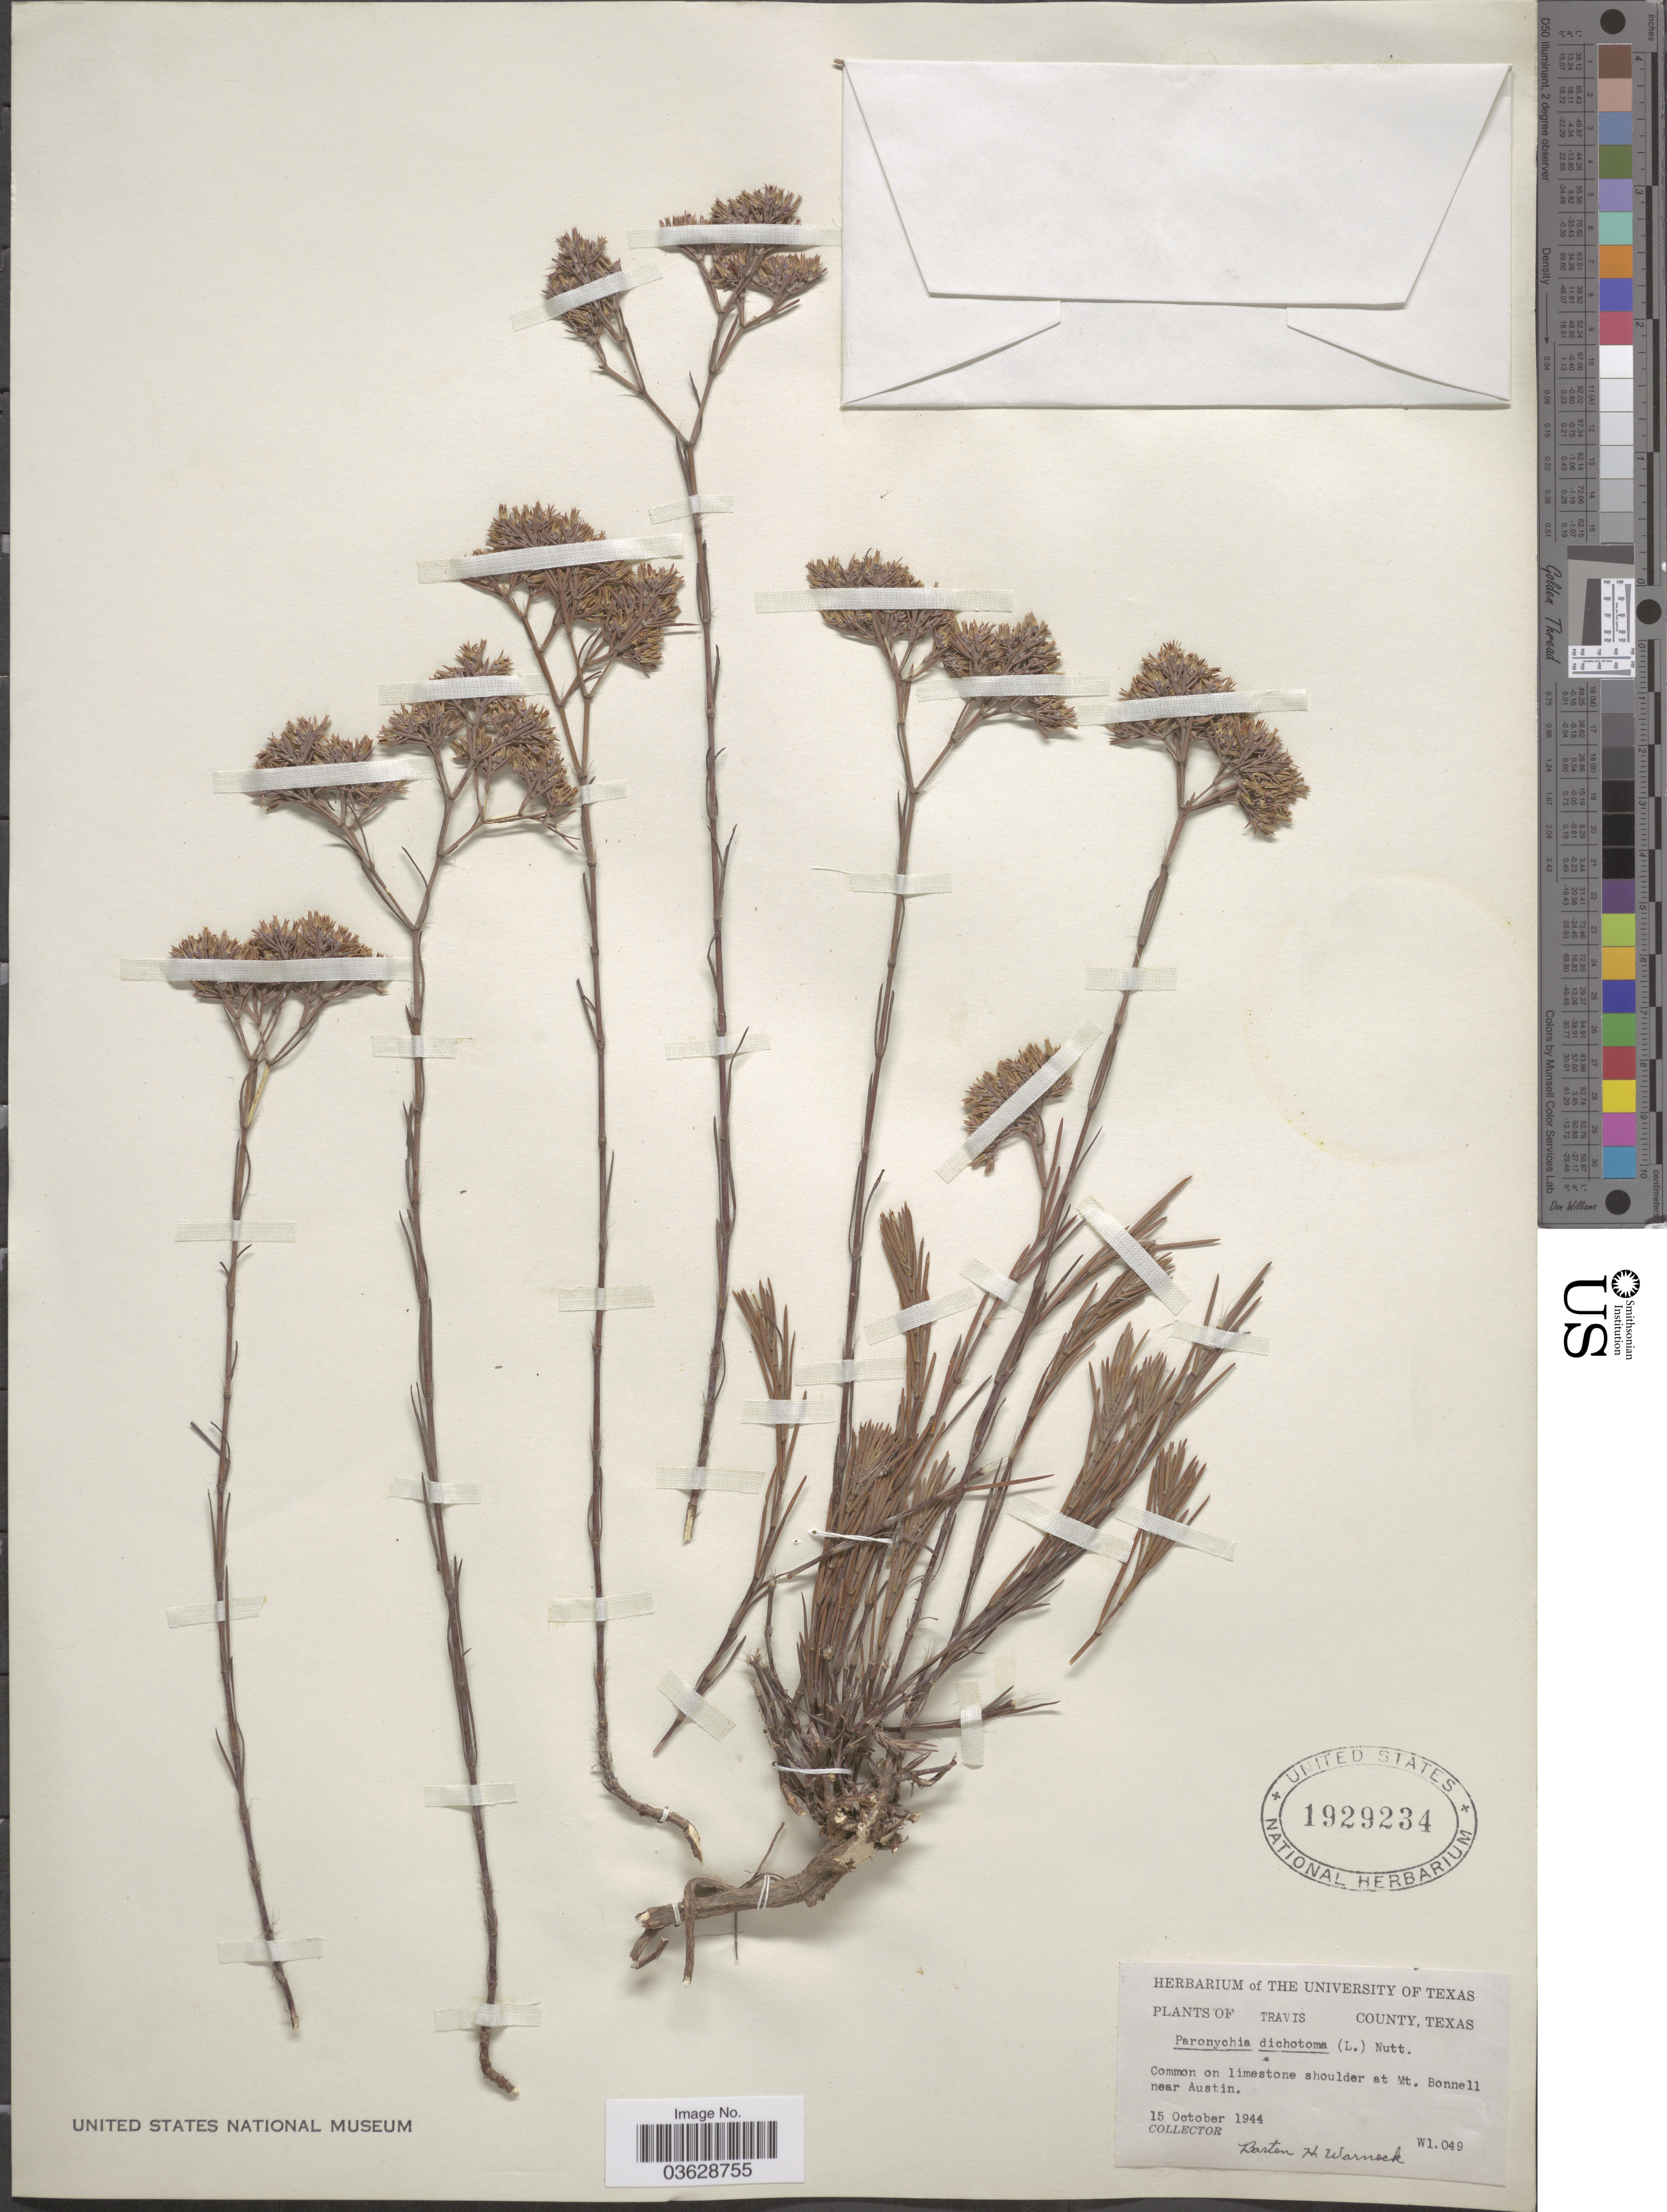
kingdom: Plantae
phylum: Tracheophyta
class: Magnoliopsida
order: Caryophyllales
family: Caryophyllaceae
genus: Paronychia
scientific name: Paronychia virginica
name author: Spreng.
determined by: Strong, Mark T., (BOT), Smithsonian Institution - National Museum of Natural History (UNITED STATES)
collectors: B. H. Warnock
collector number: W1049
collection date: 1944-10-15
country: United States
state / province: Texas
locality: Travis County. At Mt. Bonnell near Austin.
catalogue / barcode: US 1929234